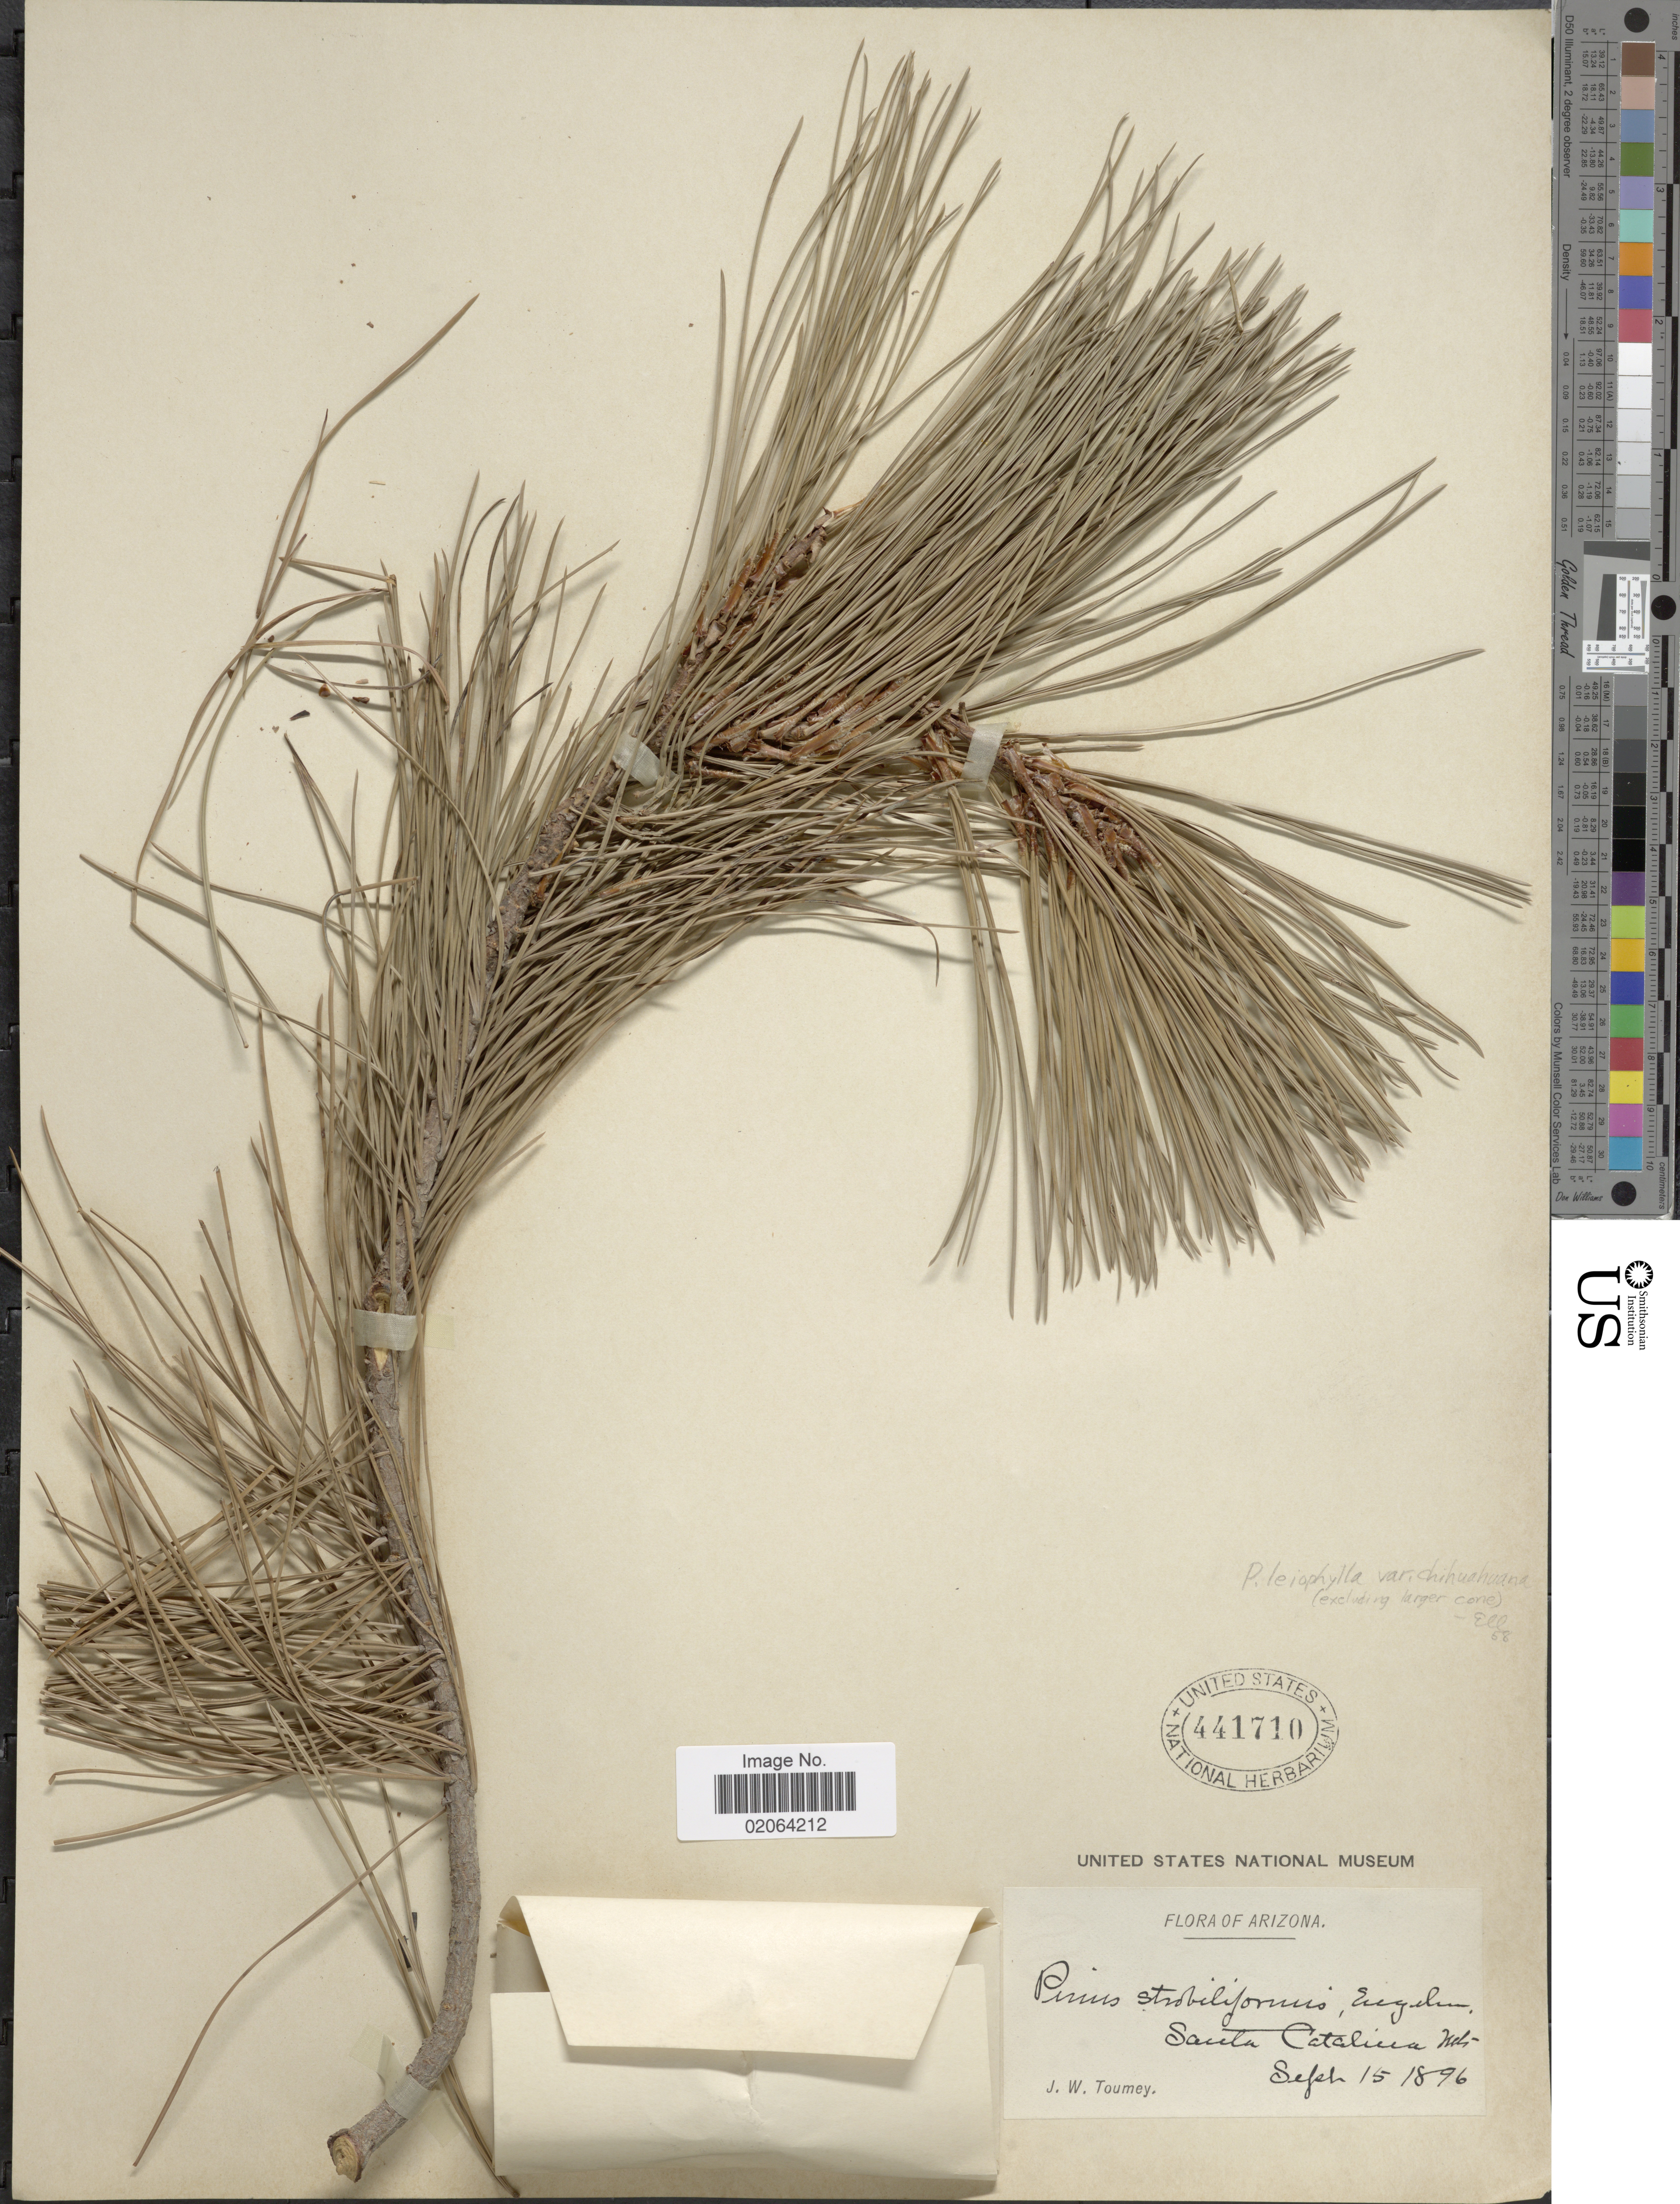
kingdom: Plantae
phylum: Tracheophyta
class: Pinopsida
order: Pinales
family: Pinaceae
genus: Pinus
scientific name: Pinus leiophylla var. chihuahuana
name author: (Engelm.) Shaw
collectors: J. W. Toumey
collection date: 1896-09-15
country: United States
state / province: Arizona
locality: Santa Catalina Mts.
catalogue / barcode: US 441710